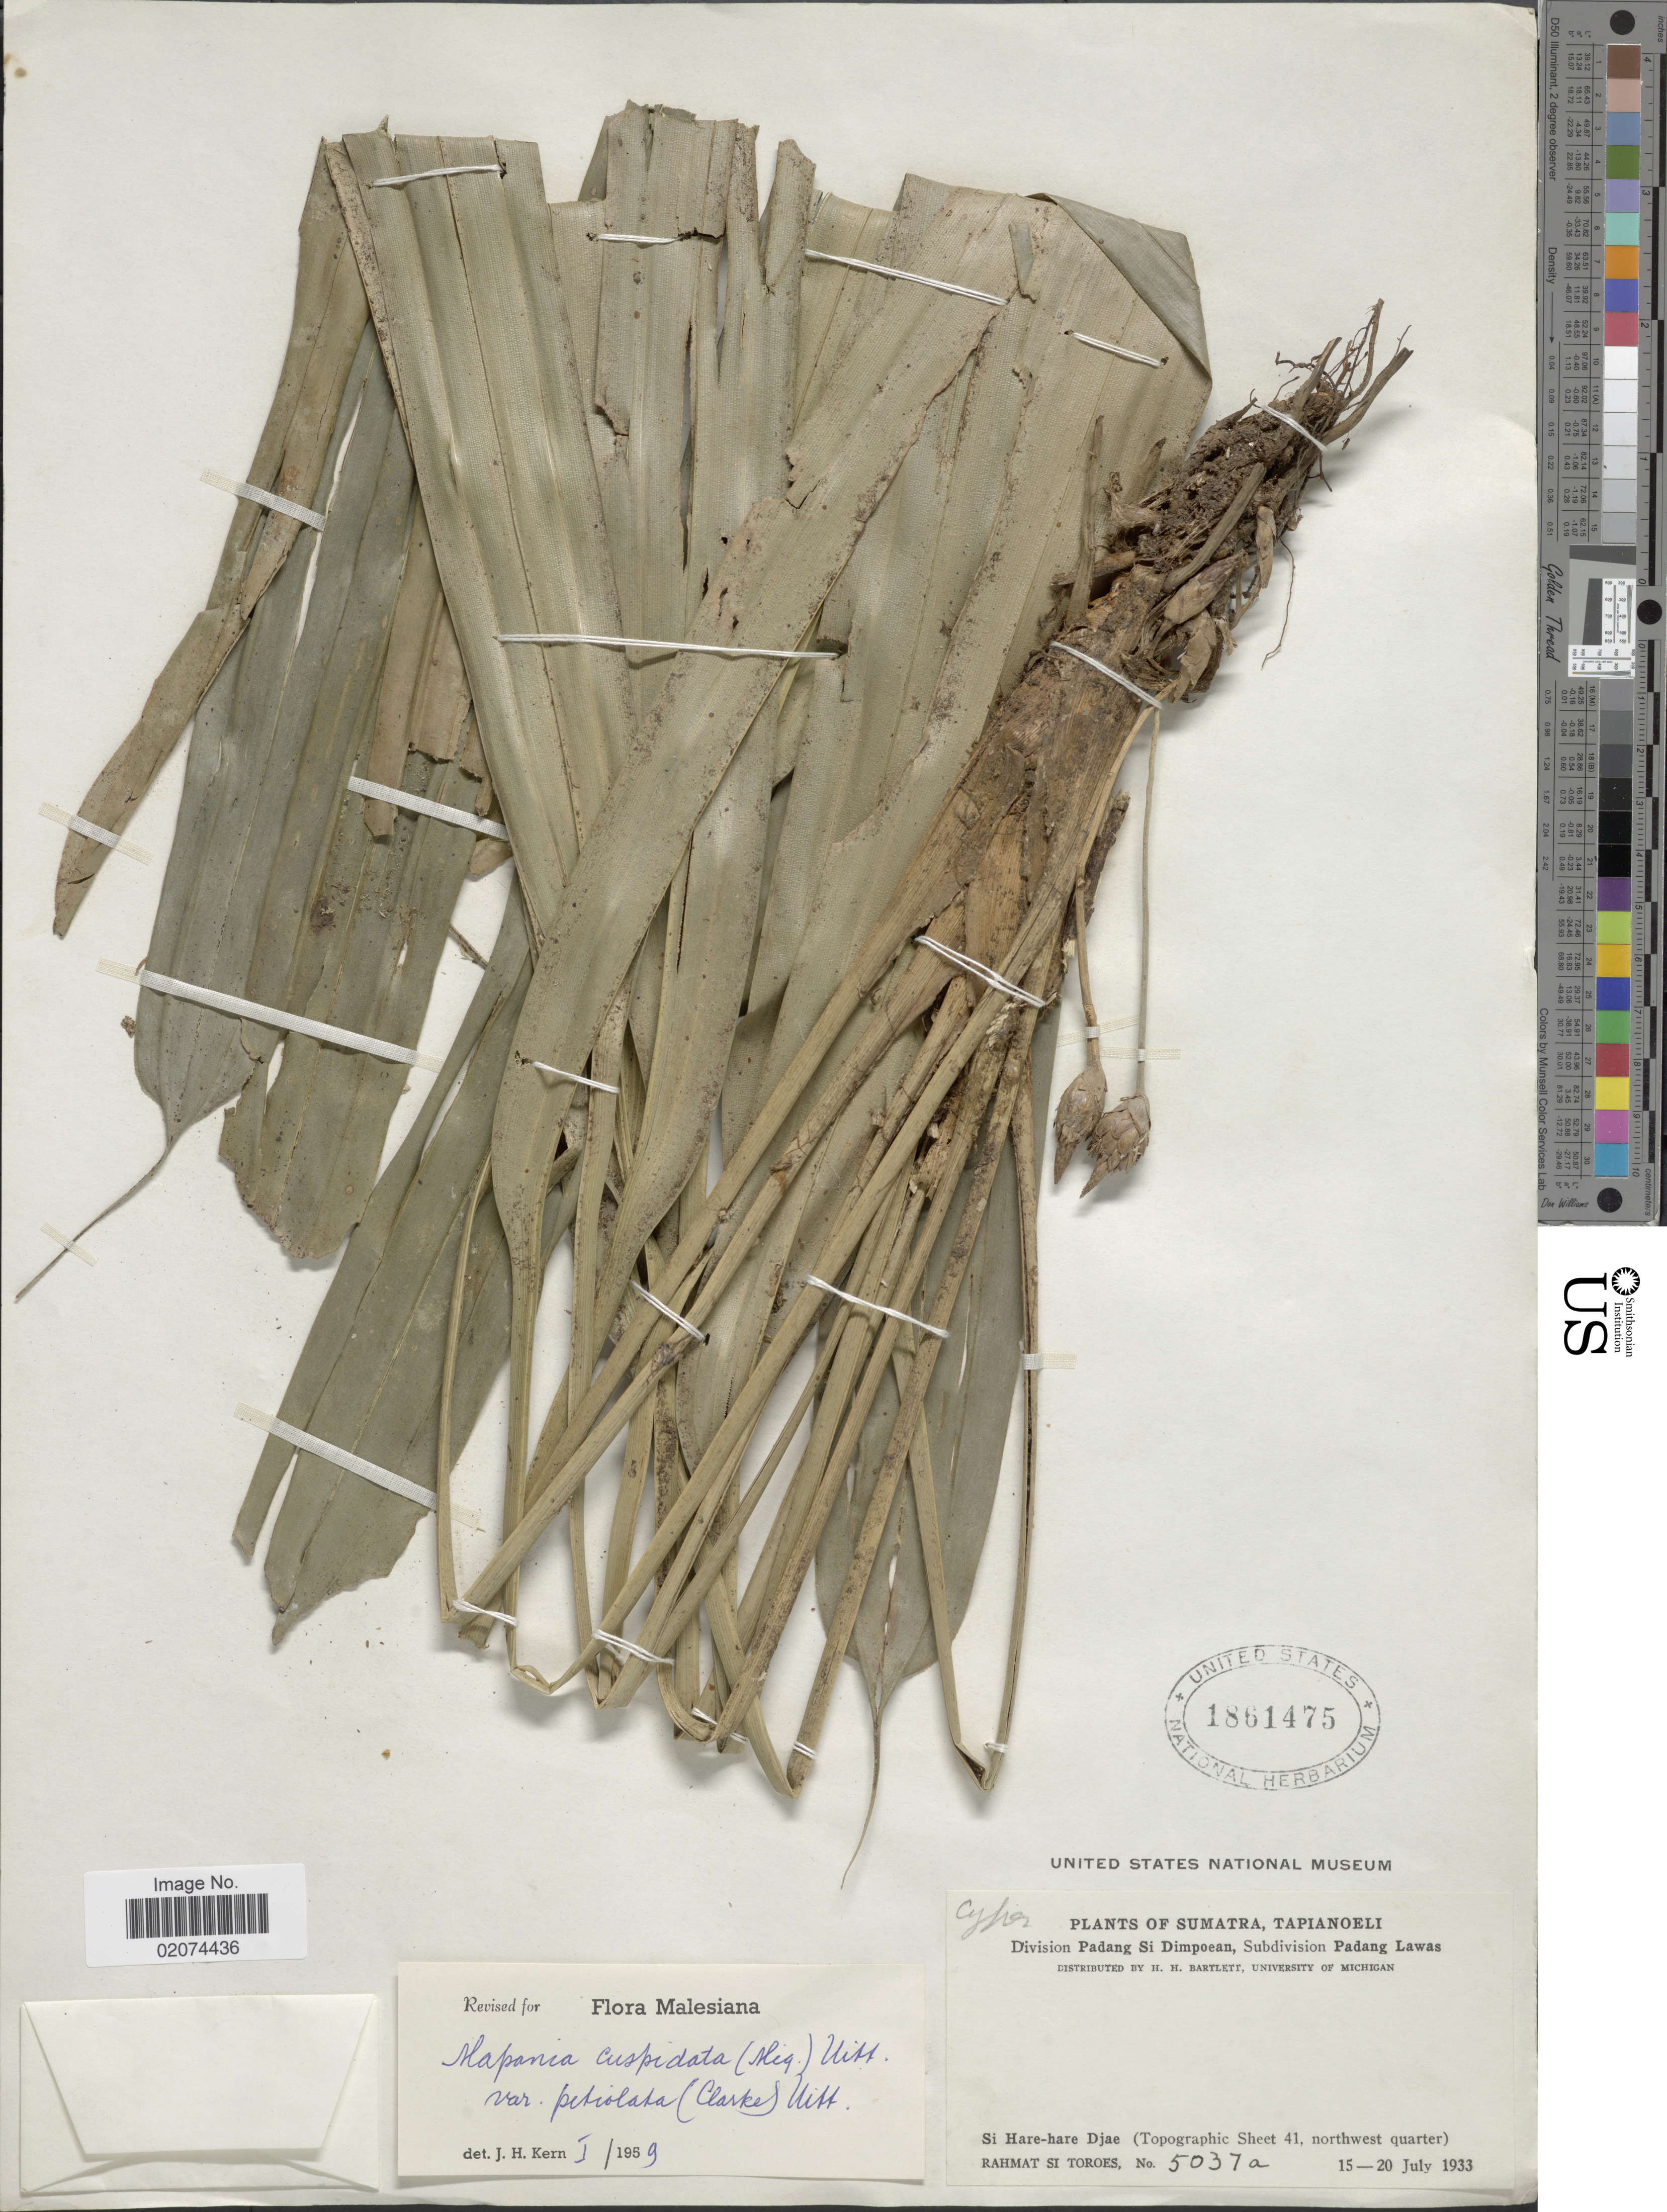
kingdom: Plantae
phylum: Tracheophyta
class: Liliopsida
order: Poales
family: Cyperaceae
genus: Mapania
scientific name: Mapania cuspidata var. petiolata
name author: (C.B. Clarke) Uittien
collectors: Rahmat Si Boeea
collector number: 5037a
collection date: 1933-07-15/1933-07-20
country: Indonesia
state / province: Sumatra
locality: Tapianoeli. Division Padang Si Dimpoean, Subdivision Padang Lawas. SI Hare-hare Djae (Topographic Sheet 41, northwest quarter)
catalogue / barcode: US 1861475